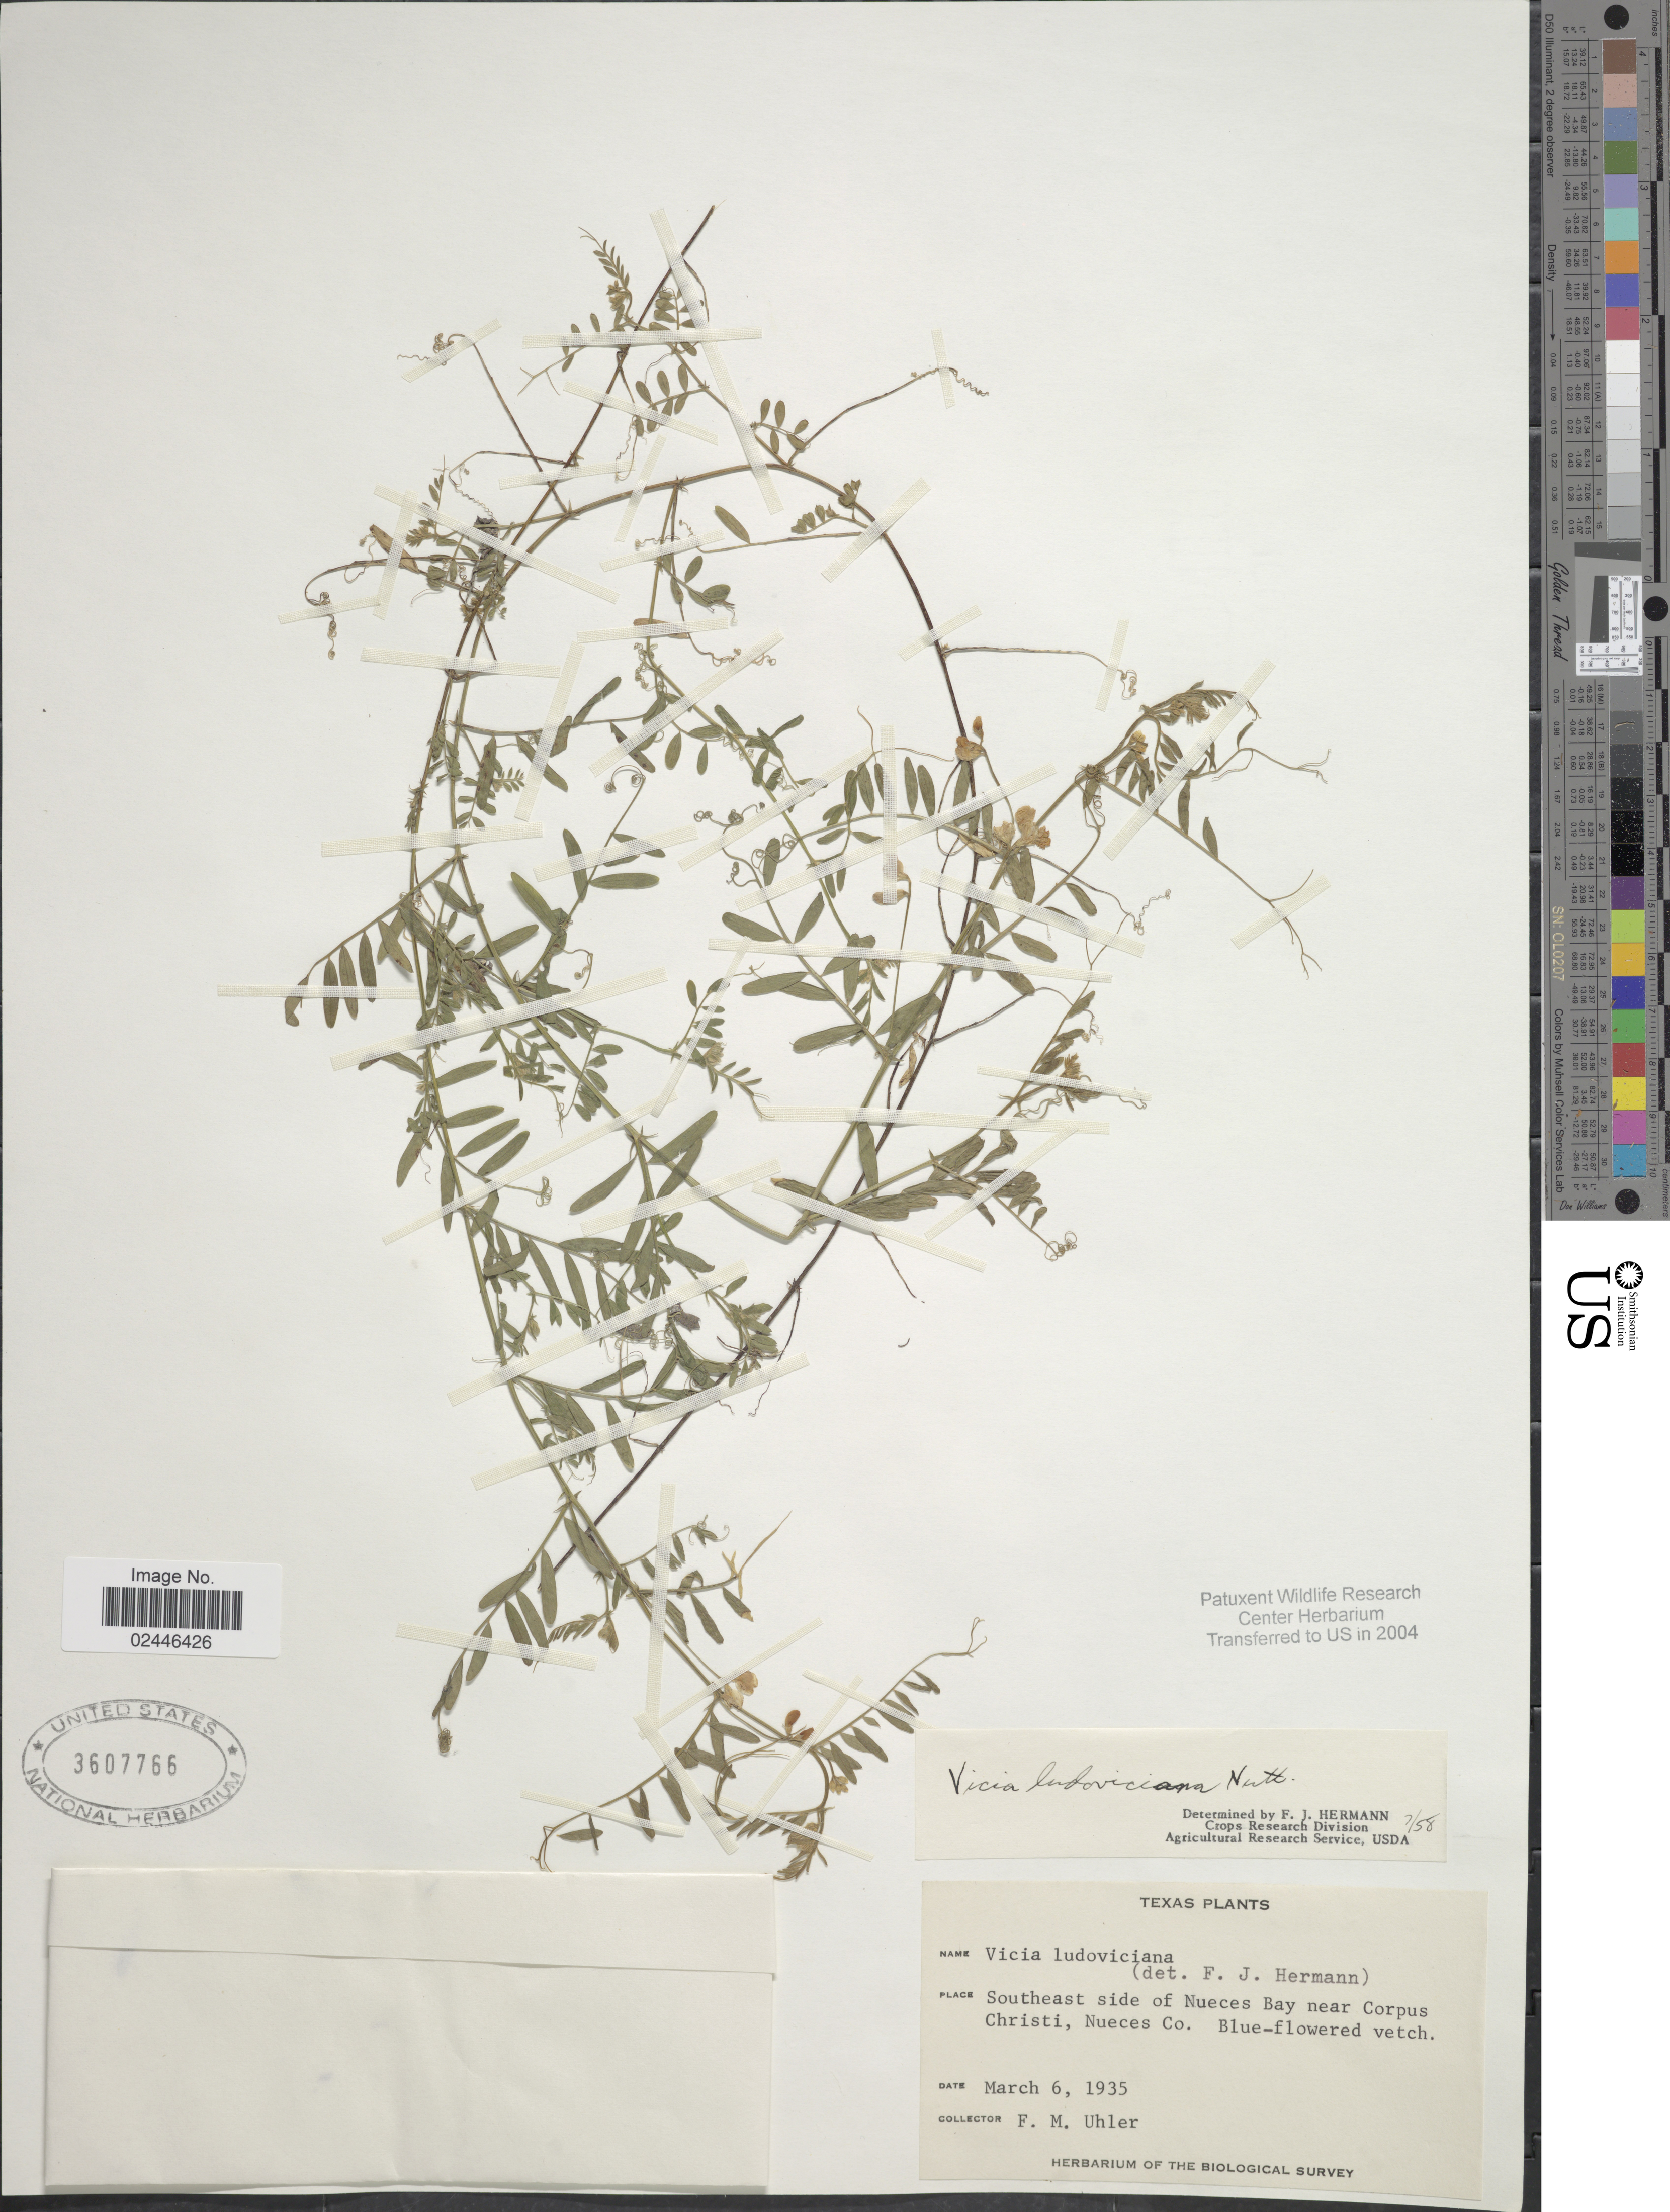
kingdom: Plantae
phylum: Tracheophyta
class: Magnoliopsida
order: Fabales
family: Fabaceae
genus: Vicia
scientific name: Vicia ludoviciana var. ludoviciana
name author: Nutt. ex Torr. & A. Gray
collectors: F. M. Uhler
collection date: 1935-03-06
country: United States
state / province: Texas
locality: Southeast side of Nueces Bay near Corpus Christi, Nueces Co.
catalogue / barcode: US 3607766